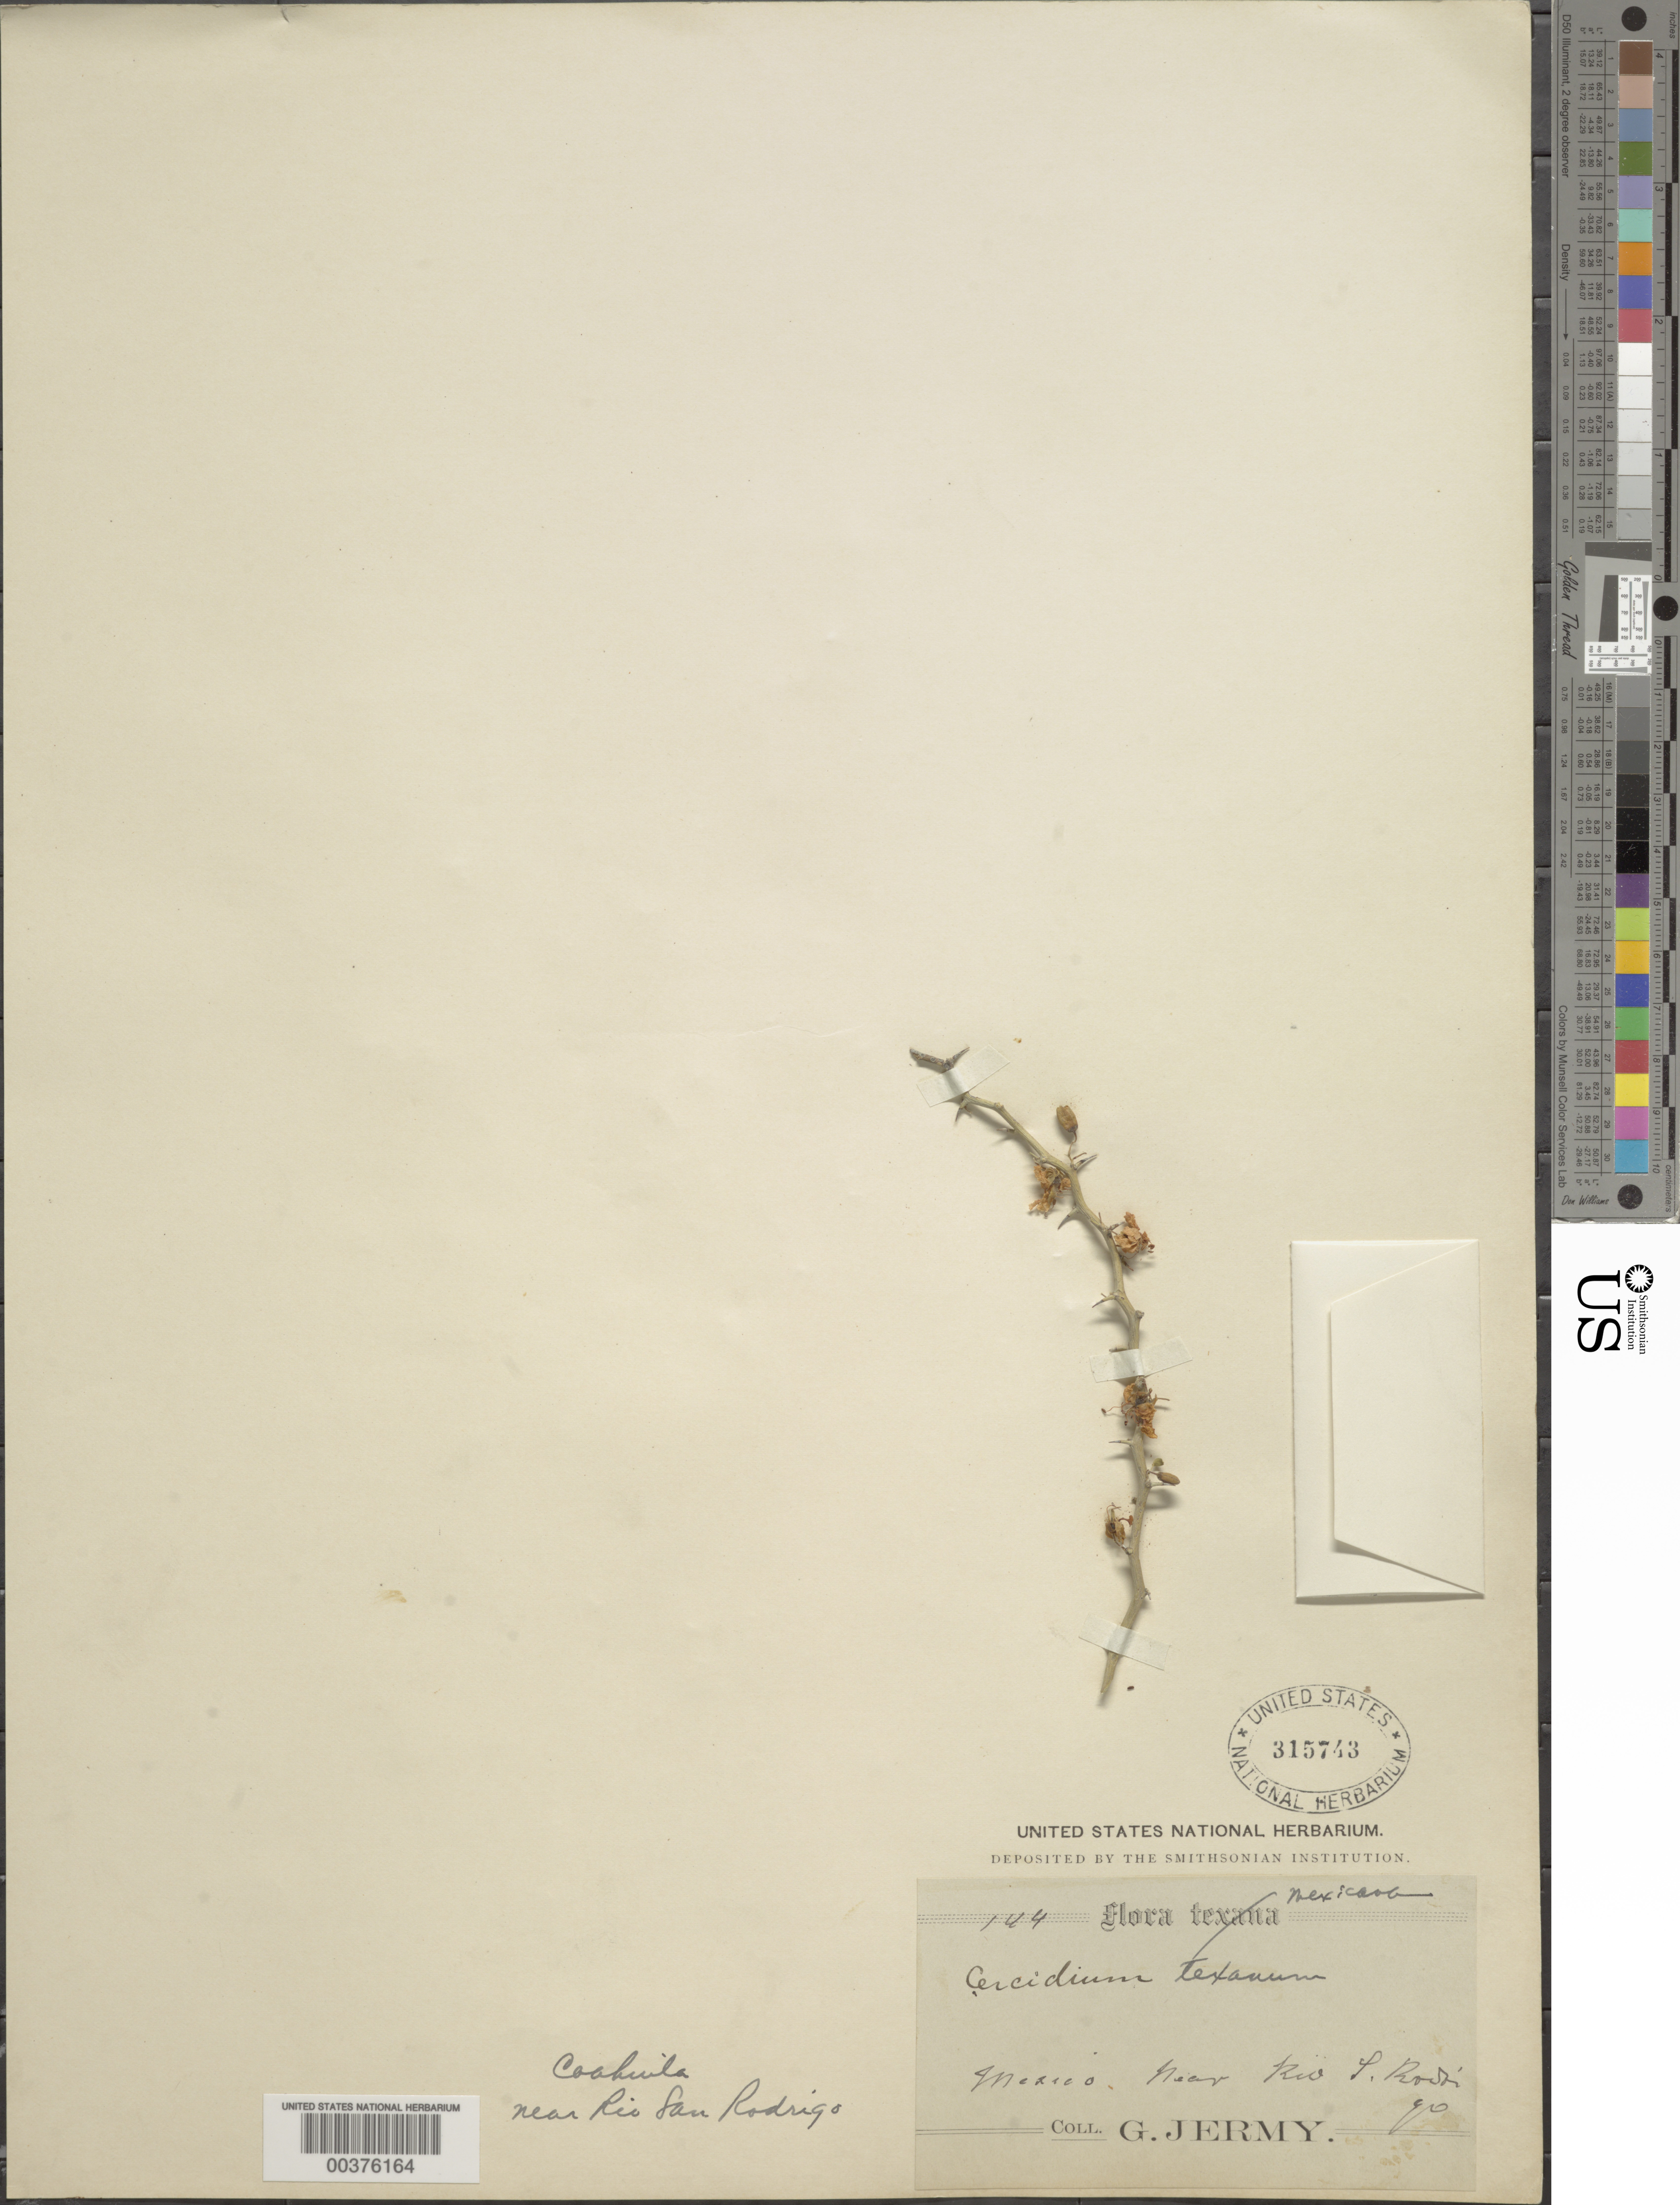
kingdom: Plantae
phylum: Tracheophyta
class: Magnoliopsida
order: Fabales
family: Fabaceae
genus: Parkinsonia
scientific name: Parkinsonia texana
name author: (A. Gray) S. Watson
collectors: G. Jermy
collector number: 144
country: Mexico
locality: Near rio s. rodingo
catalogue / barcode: US 315743